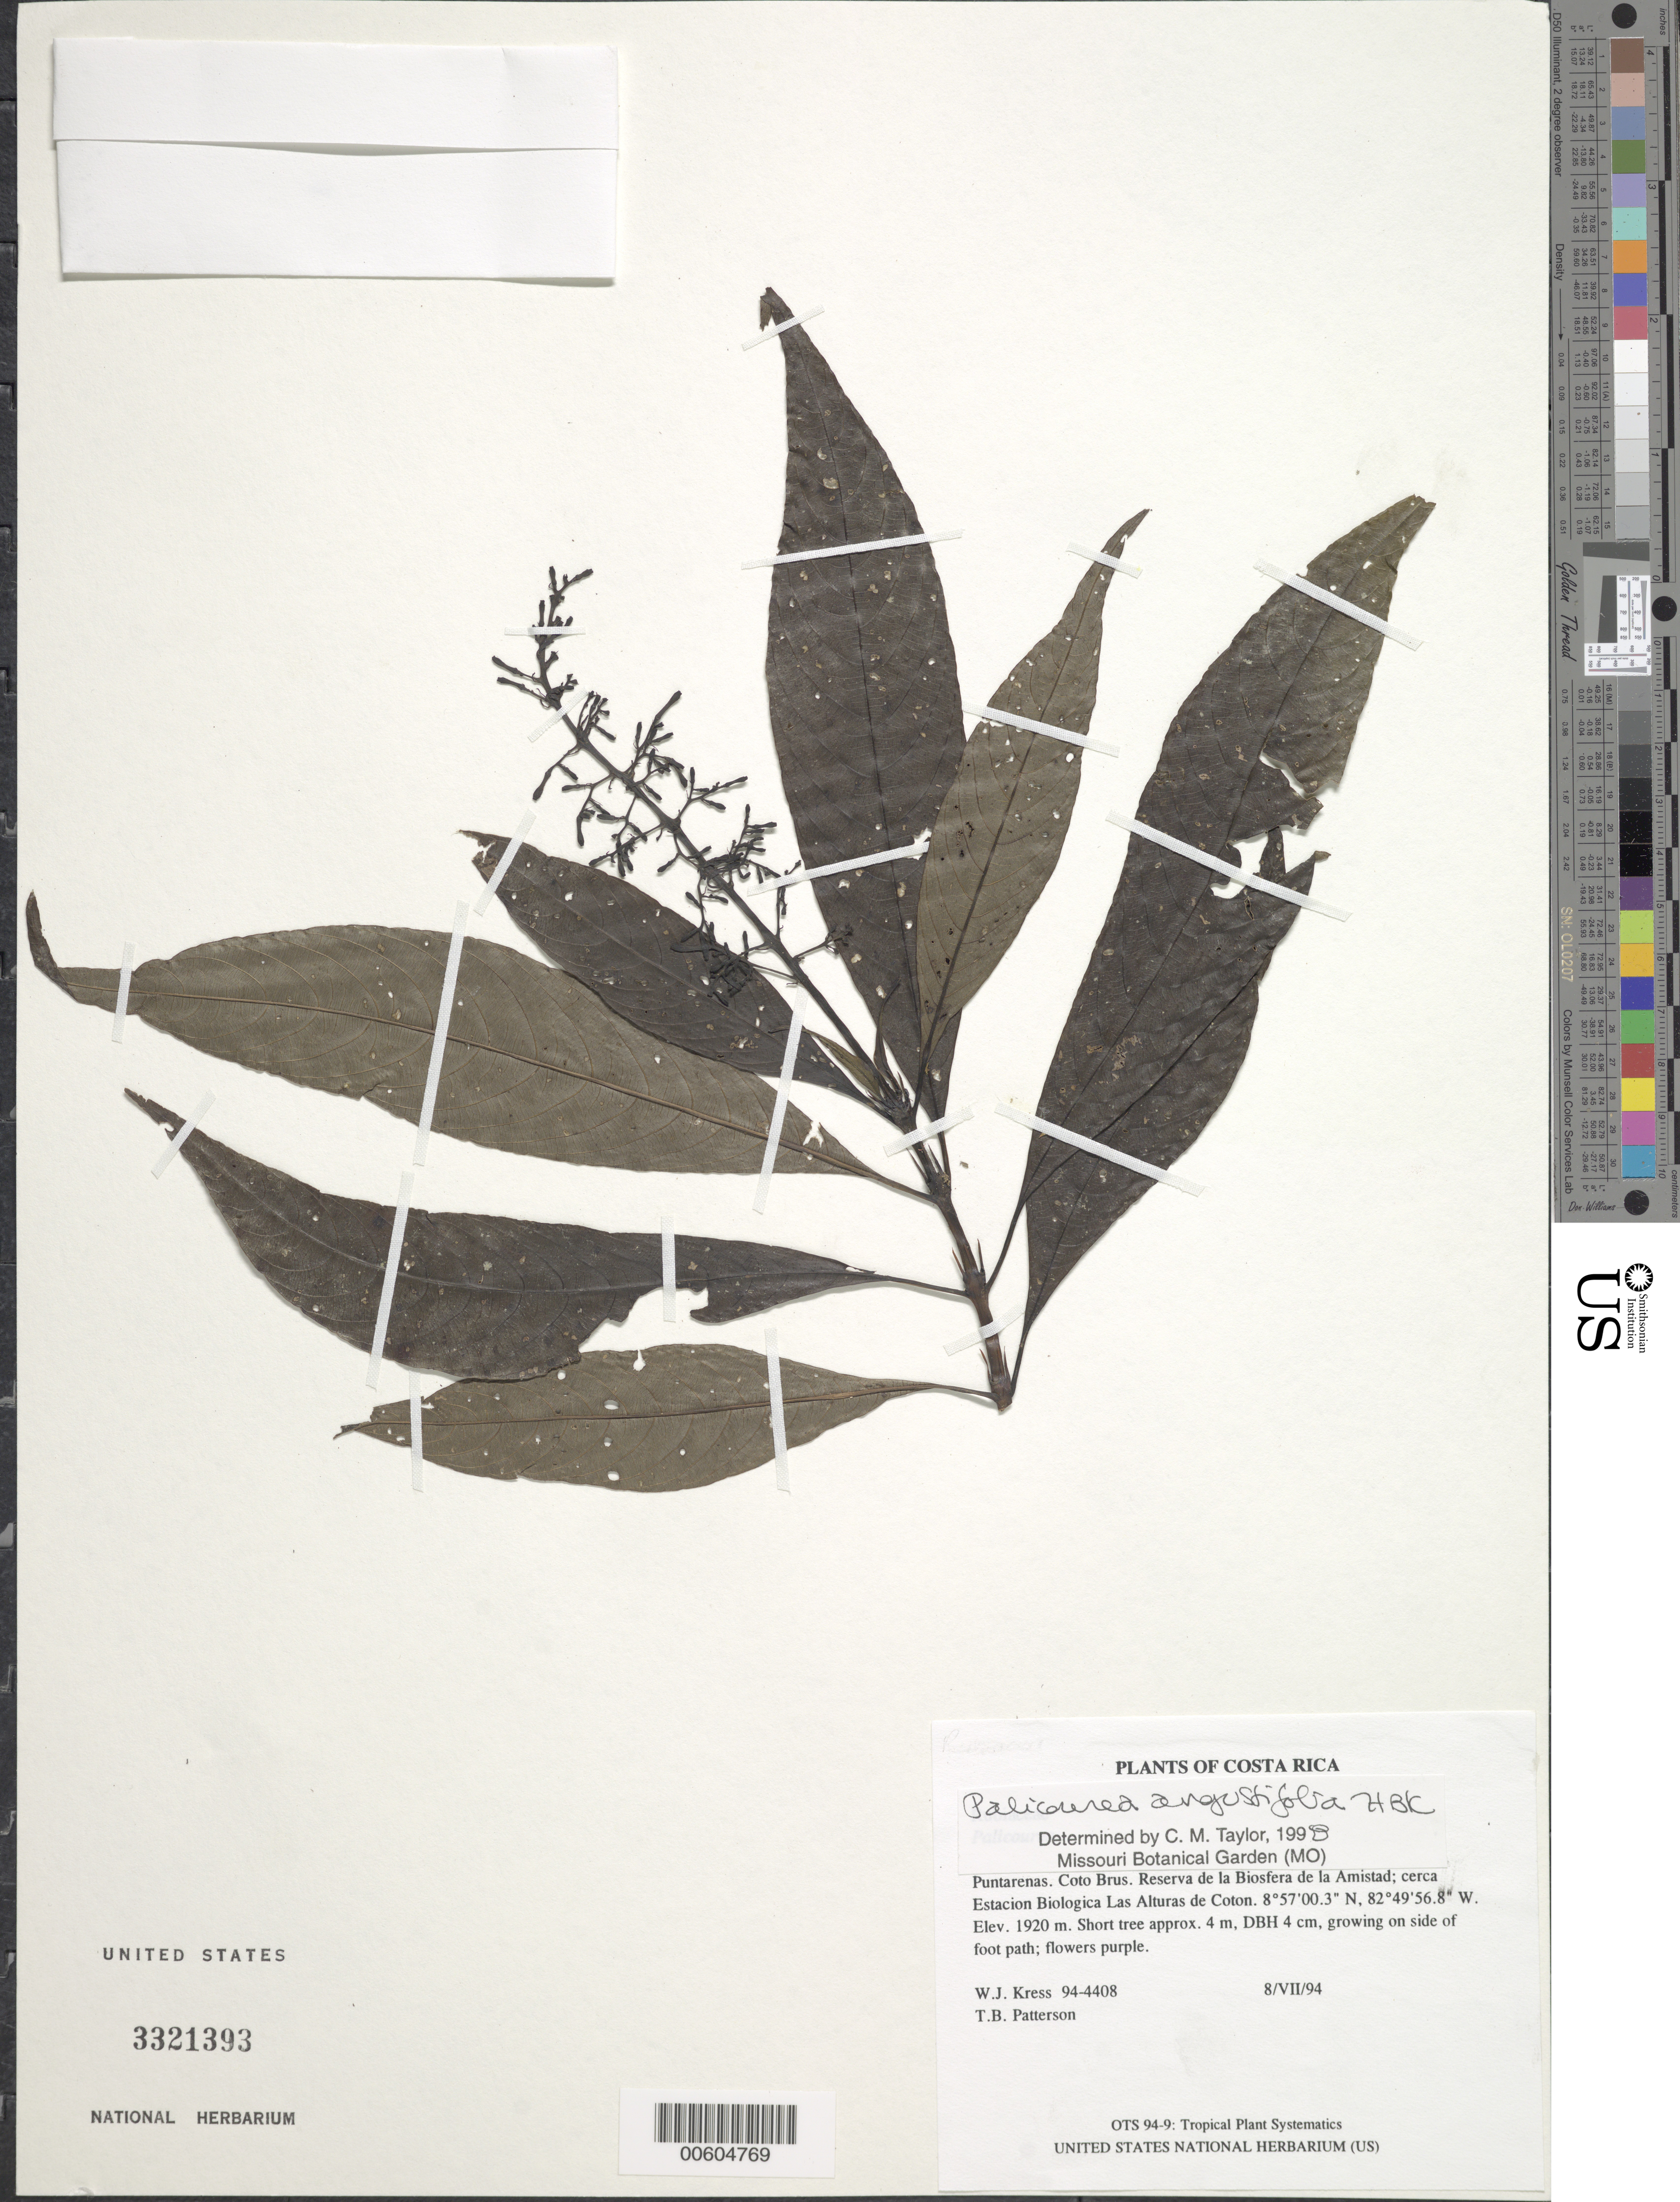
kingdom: Plantae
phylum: Tracheophyta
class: Magnoliopsida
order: Gentianales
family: Rubiaceae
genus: Palicourea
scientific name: Palicourea angustifolia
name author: Kunth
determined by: Taylor, Charlotte M.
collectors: W. J. Kress & T. B. Patterson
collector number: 94-4408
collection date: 1994-07-08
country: Costa Rica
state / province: Puntarenas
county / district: Coto Brus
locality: Reserva de la Biosfera de la Amistad; cerca Estacion Biologica Las Alturas de Coton.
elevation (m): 1920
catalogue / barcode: US 3321393